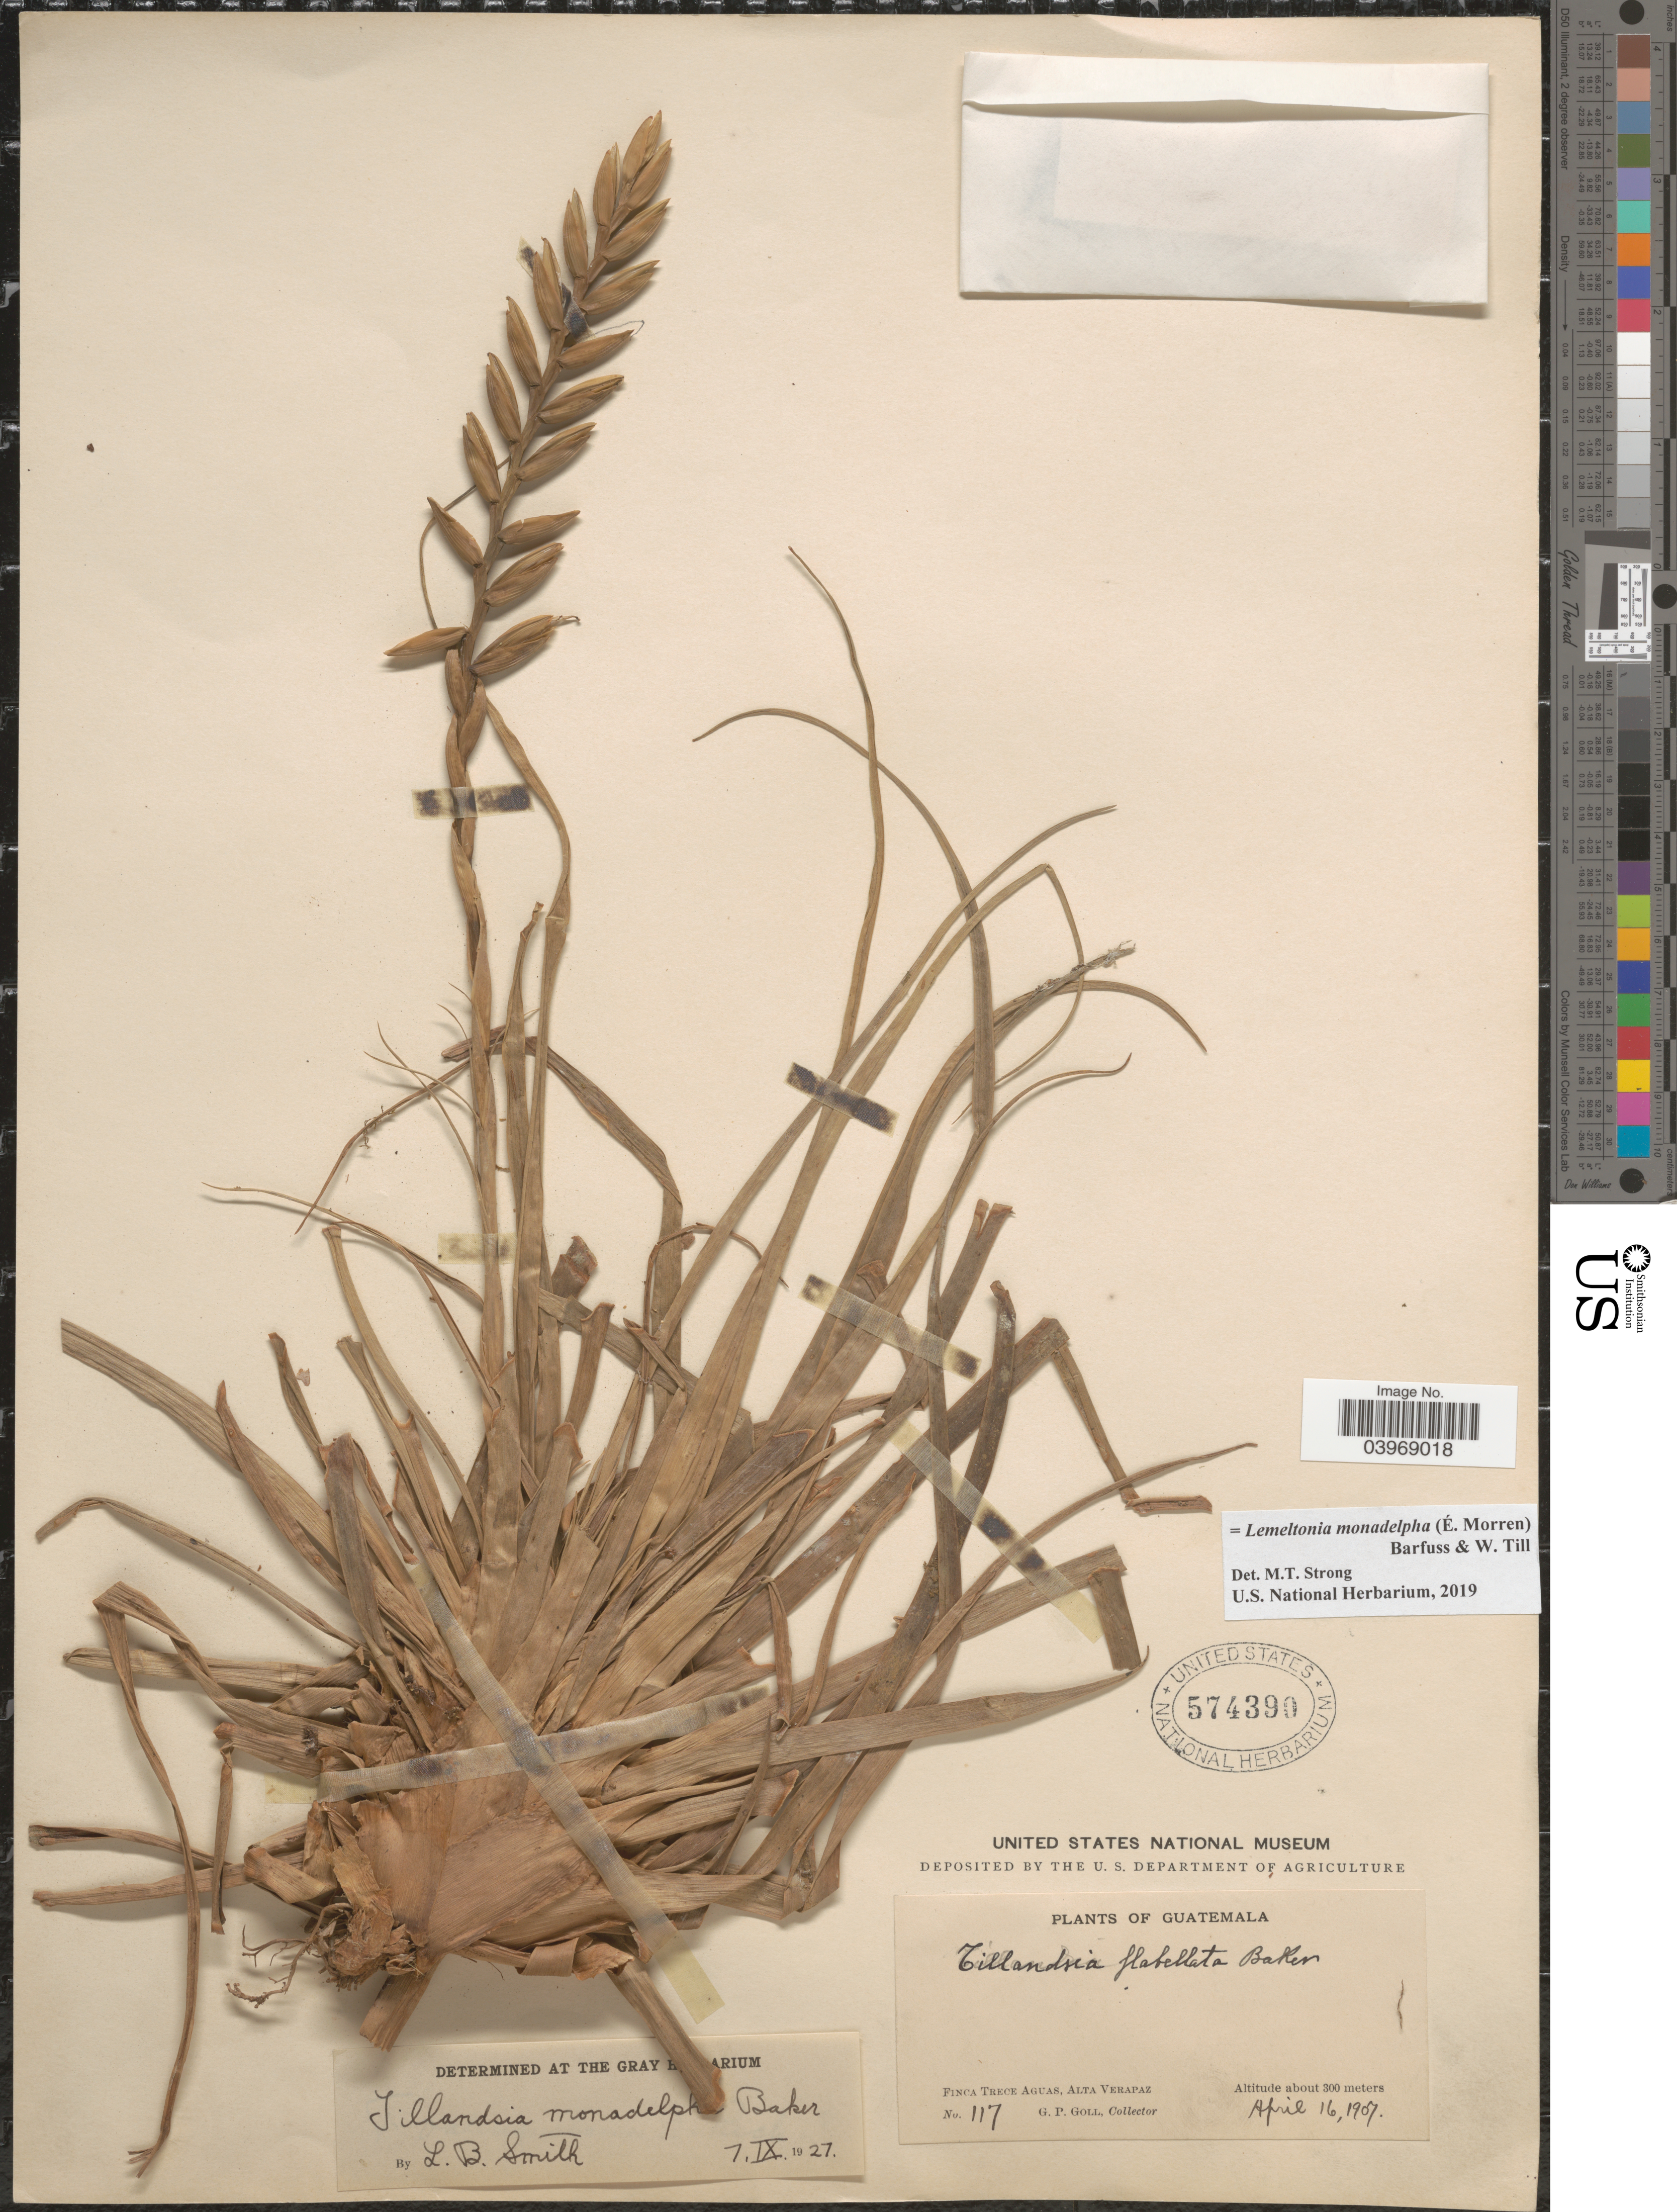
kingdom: Plantae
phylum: Tracheophyta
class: Liliopsida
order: Poales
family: Bromeliaceae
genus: Lemeltonia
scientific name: Lemeltonia monadelpha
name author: (É. Morren) Barfuss & W. Till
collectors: G. P. Goll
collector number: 117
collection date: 1907-04-16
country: Guatemala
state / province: Alta Verapaz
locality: Finca Trece Aguas.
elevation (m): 300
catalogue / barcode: US 574390